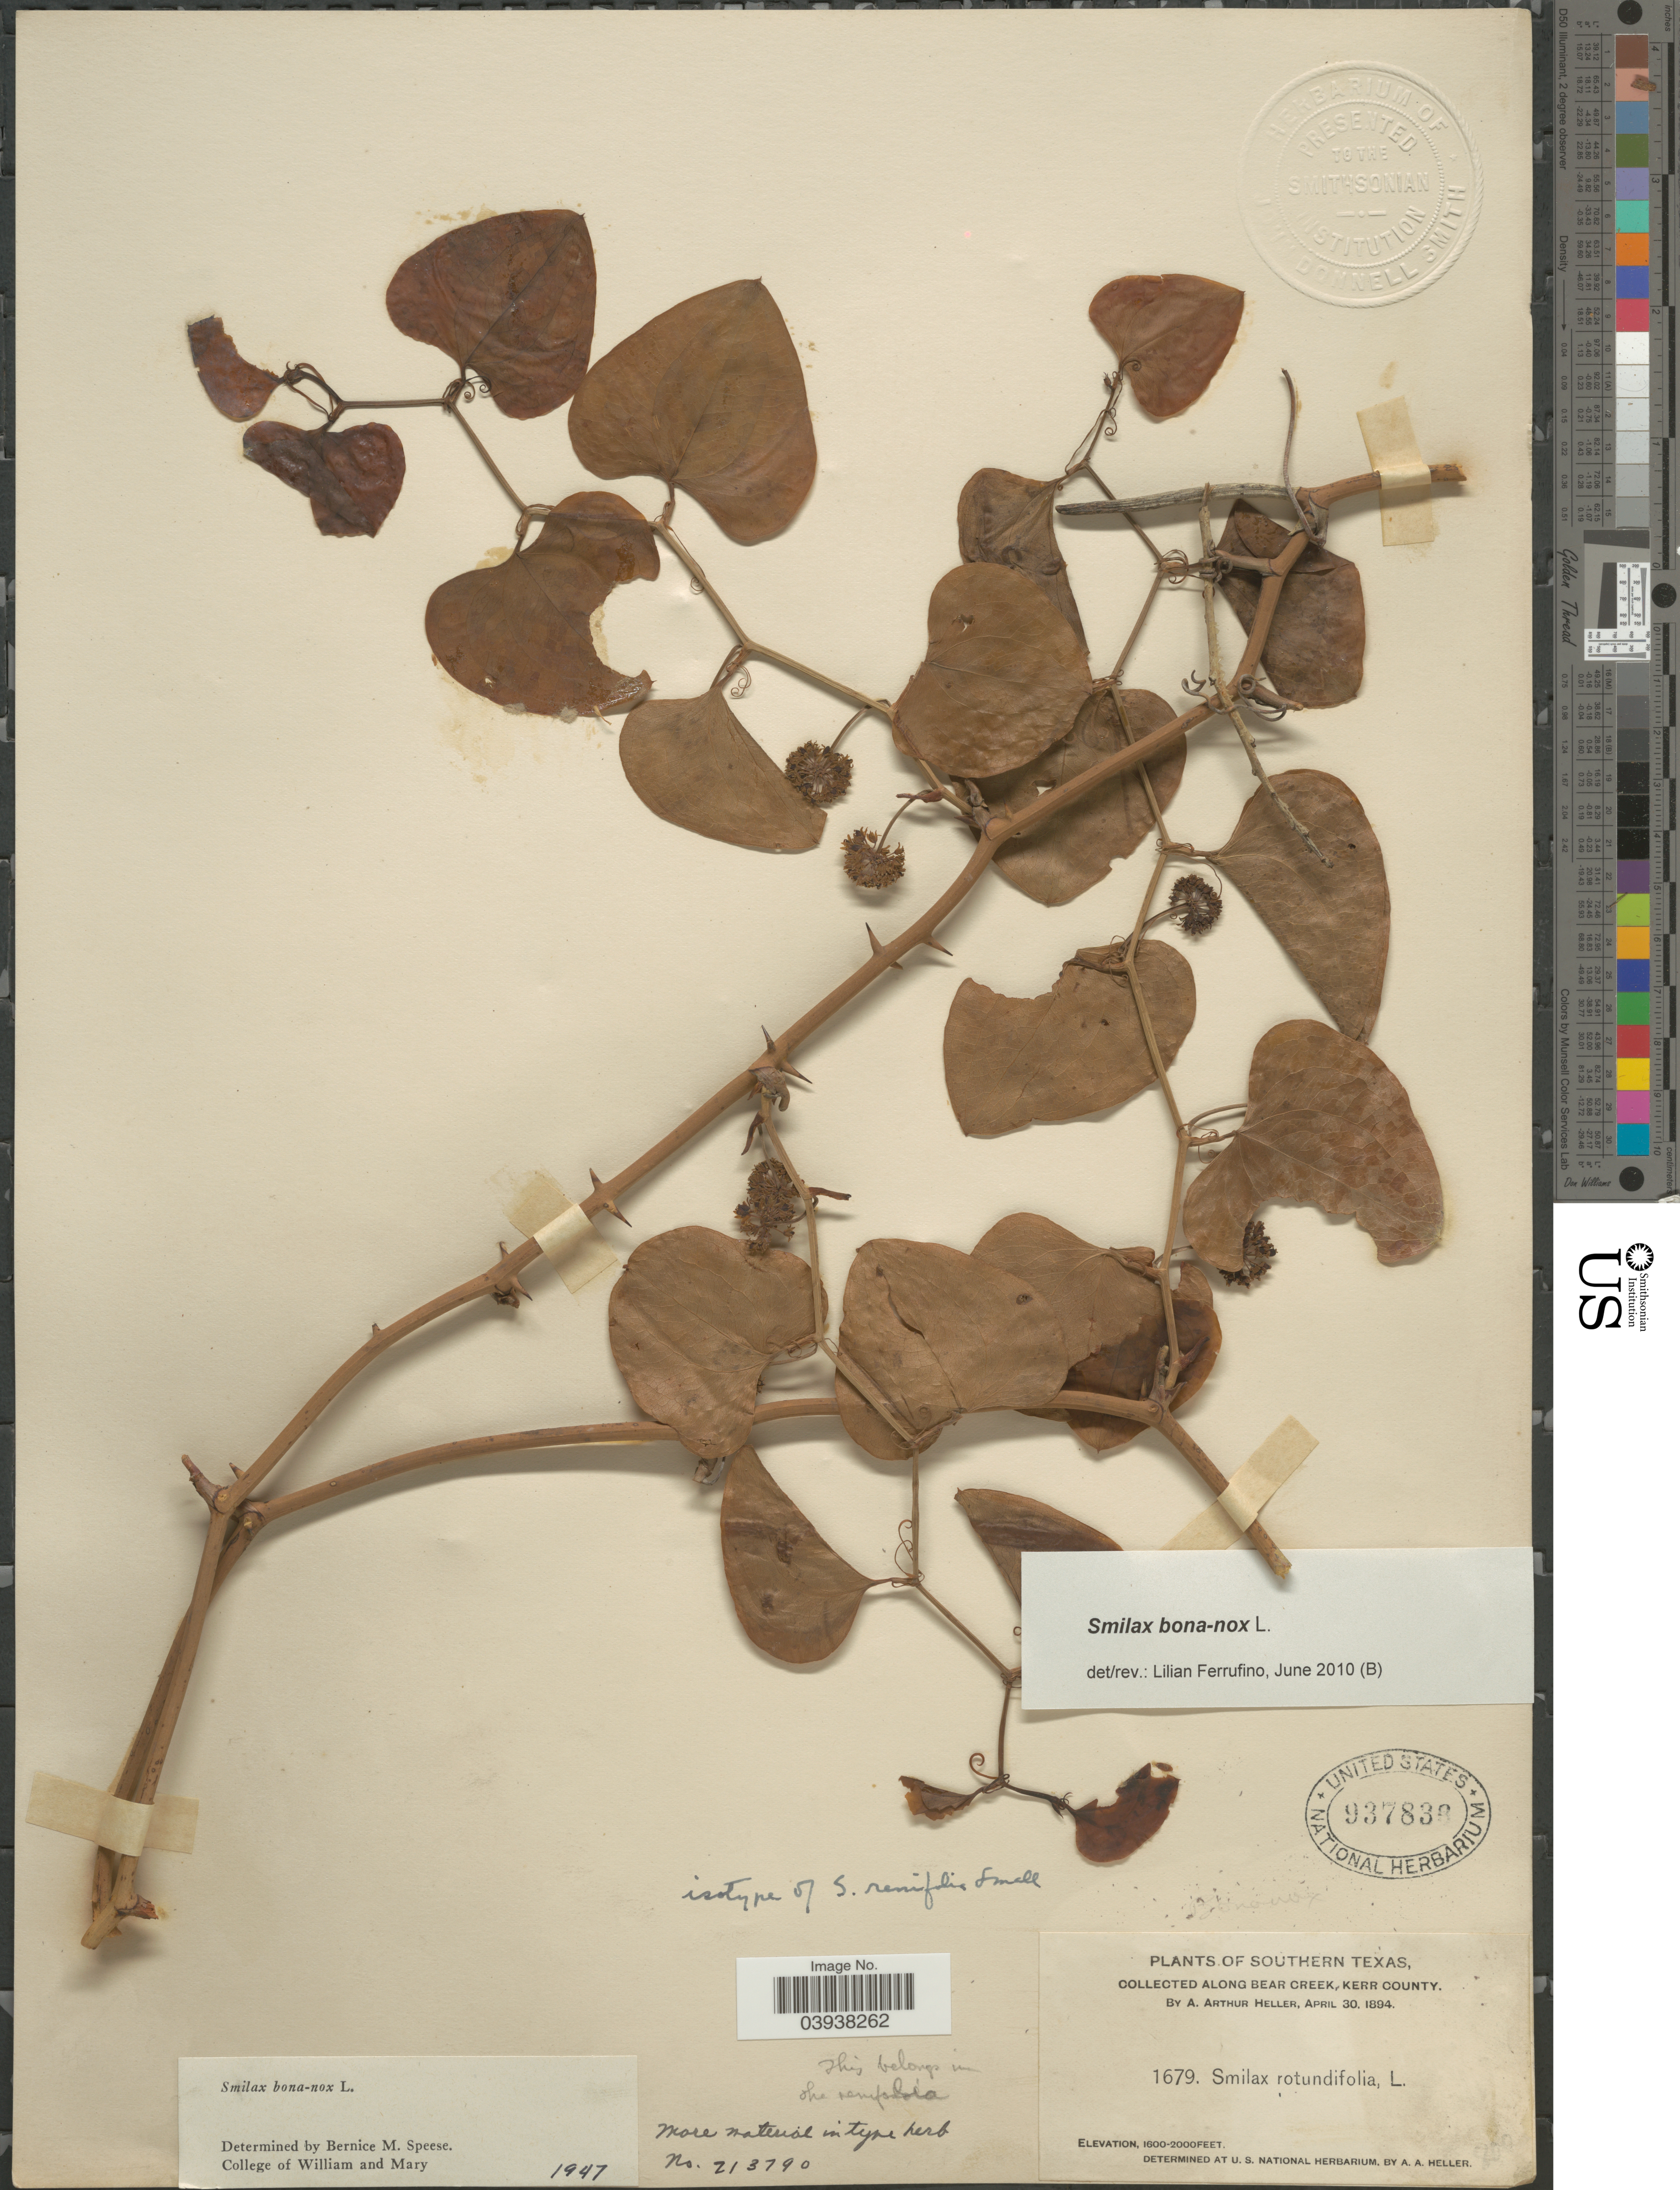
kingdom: Plantae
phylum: Tracheophyta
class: Liliopsida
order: Liliales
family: Smilacaceae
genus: Smilax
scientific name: Smilax bona-nox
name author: L.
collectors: A. A. Heller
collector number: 1679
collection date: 1894-04-30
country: United States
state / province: Texas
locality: Southern Texas. Along Bear Creek, Kerr County.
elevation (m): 488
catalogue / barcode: US 937836